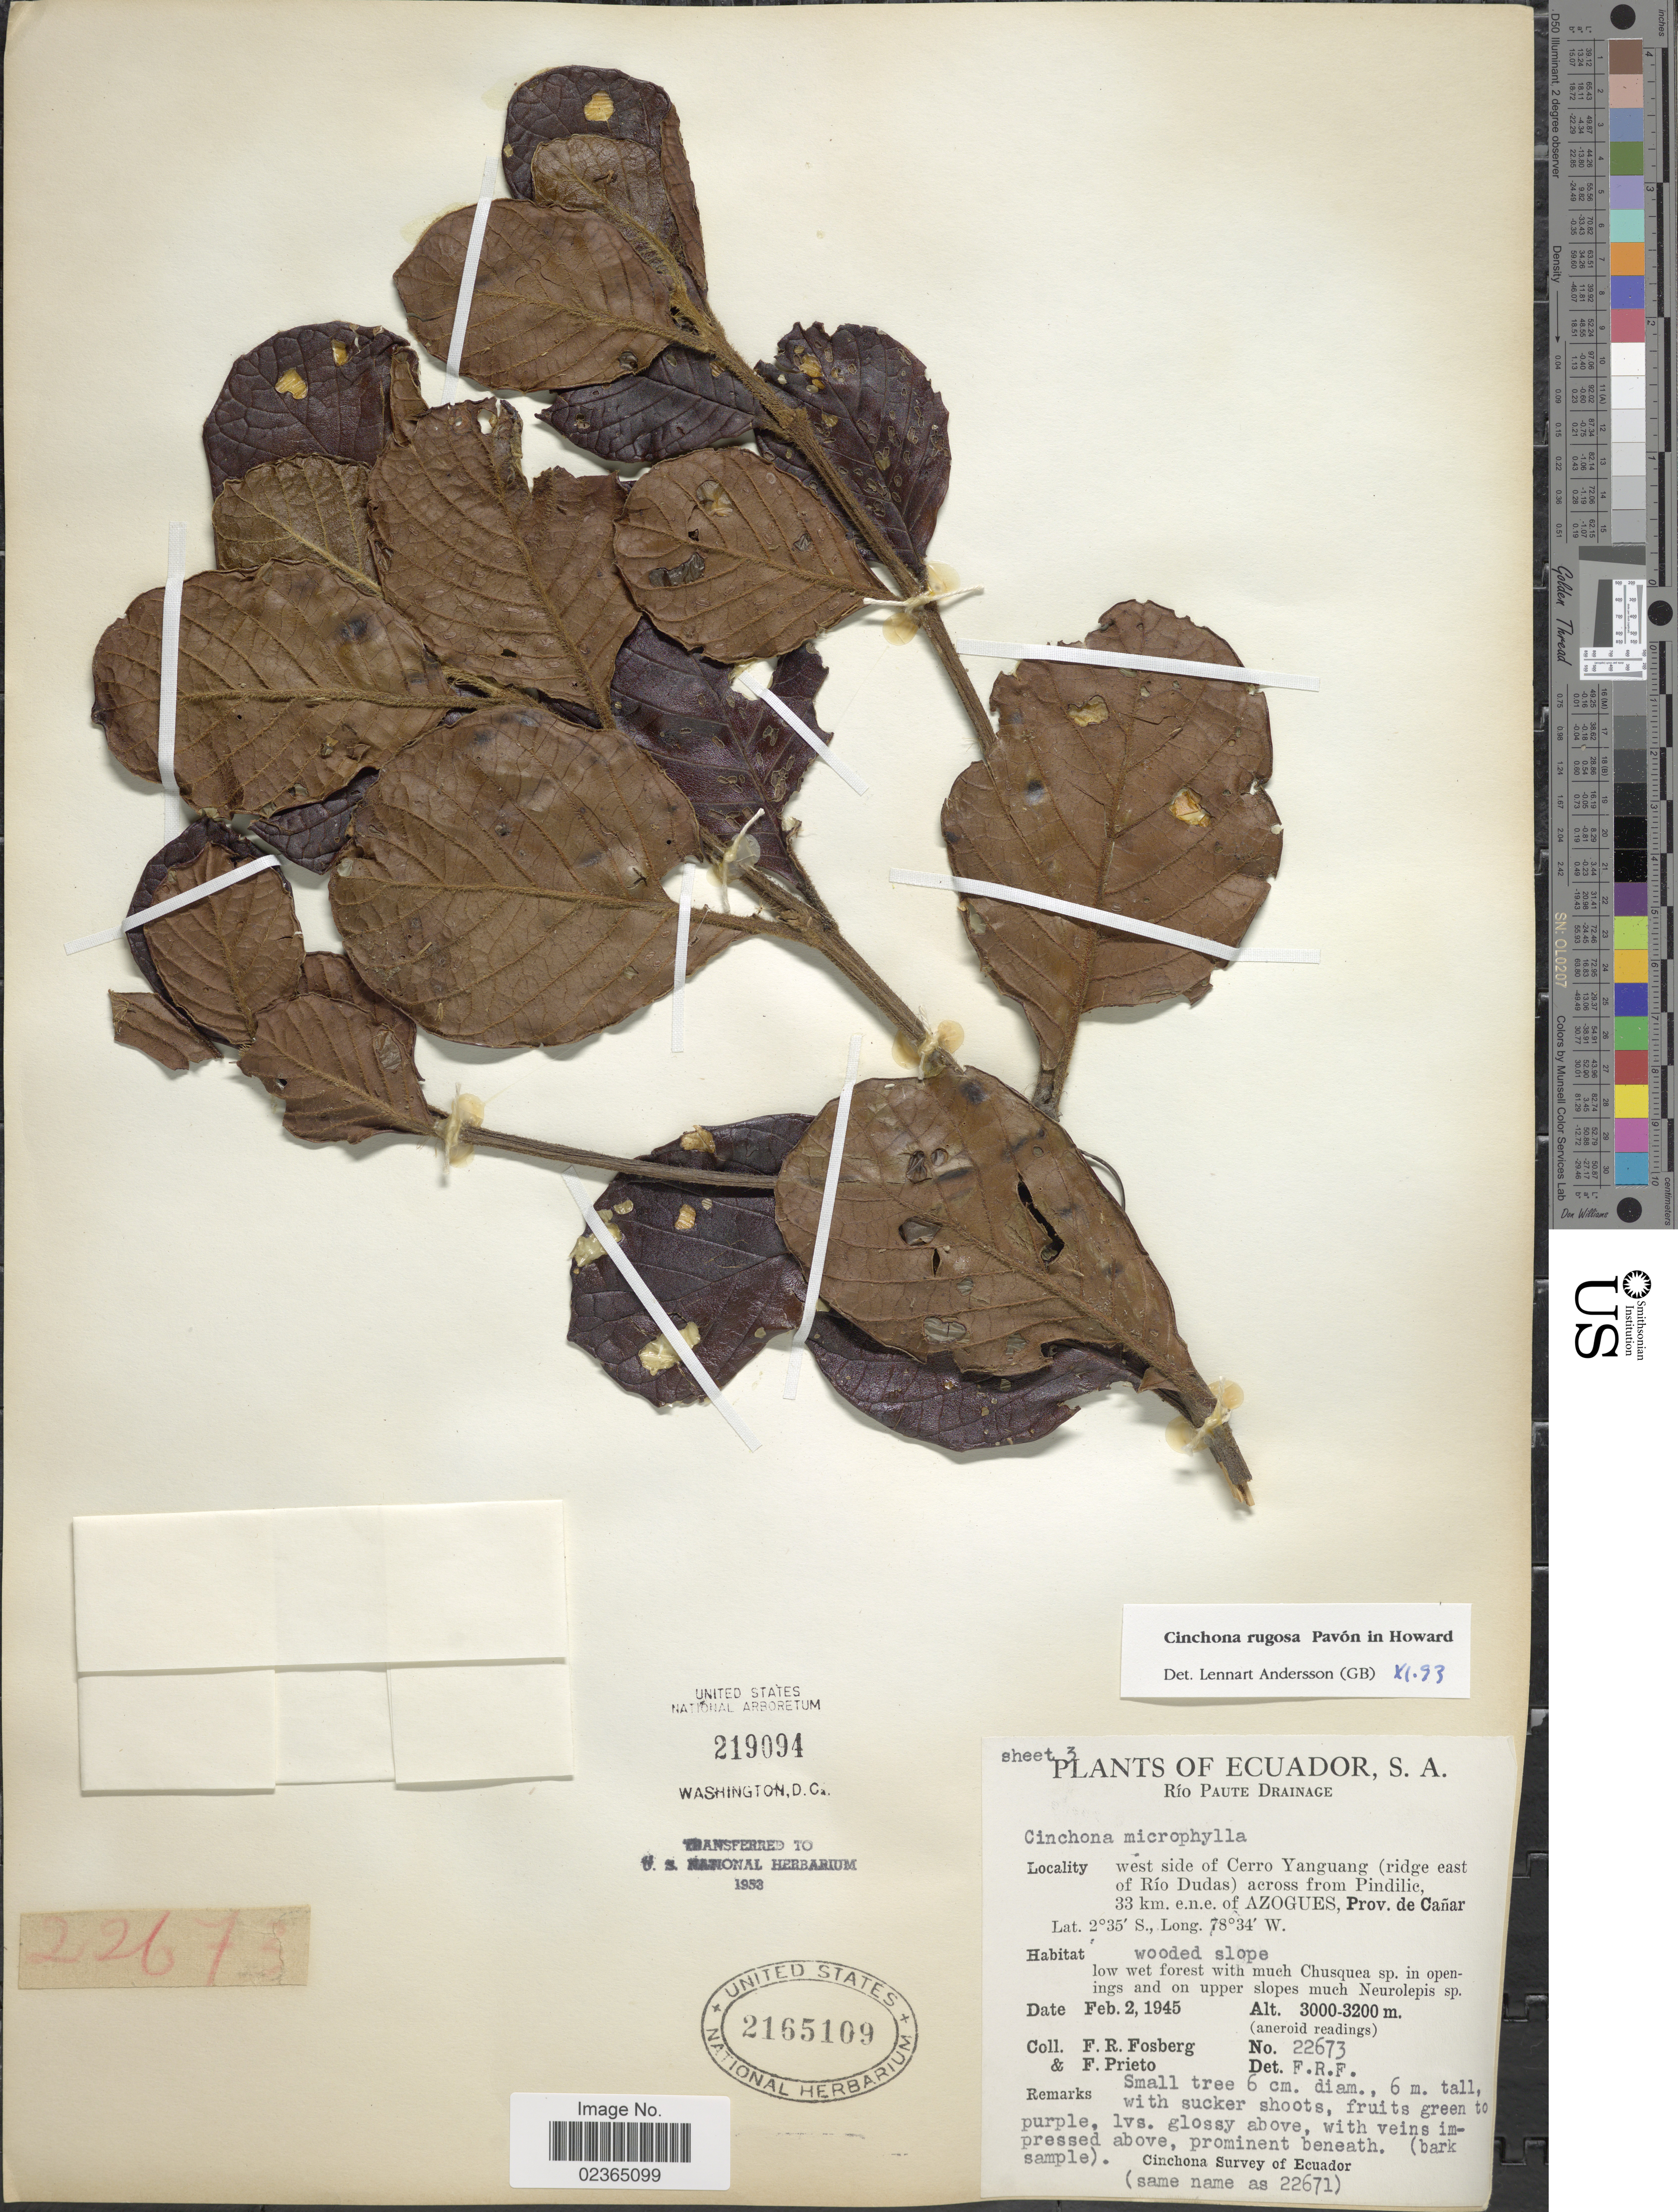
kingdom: Plantae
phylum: Tracheophyta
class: Magnoliopsida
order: Gentianales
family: Rubiaceae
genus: Cinchona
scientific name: Cinchona rugosa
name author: Pav.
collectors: F. R. Fosberg & F. Prieto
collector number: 22673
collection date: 1945-02-02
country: Ecuador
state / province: Cañar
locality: Río Paute Drainage. west side of Cerro Yanguang (ridge east of Río Dudas) across from Pindilic, 33 km. e.n.e. of Azogues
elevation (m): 3000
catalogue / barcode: US 2165109